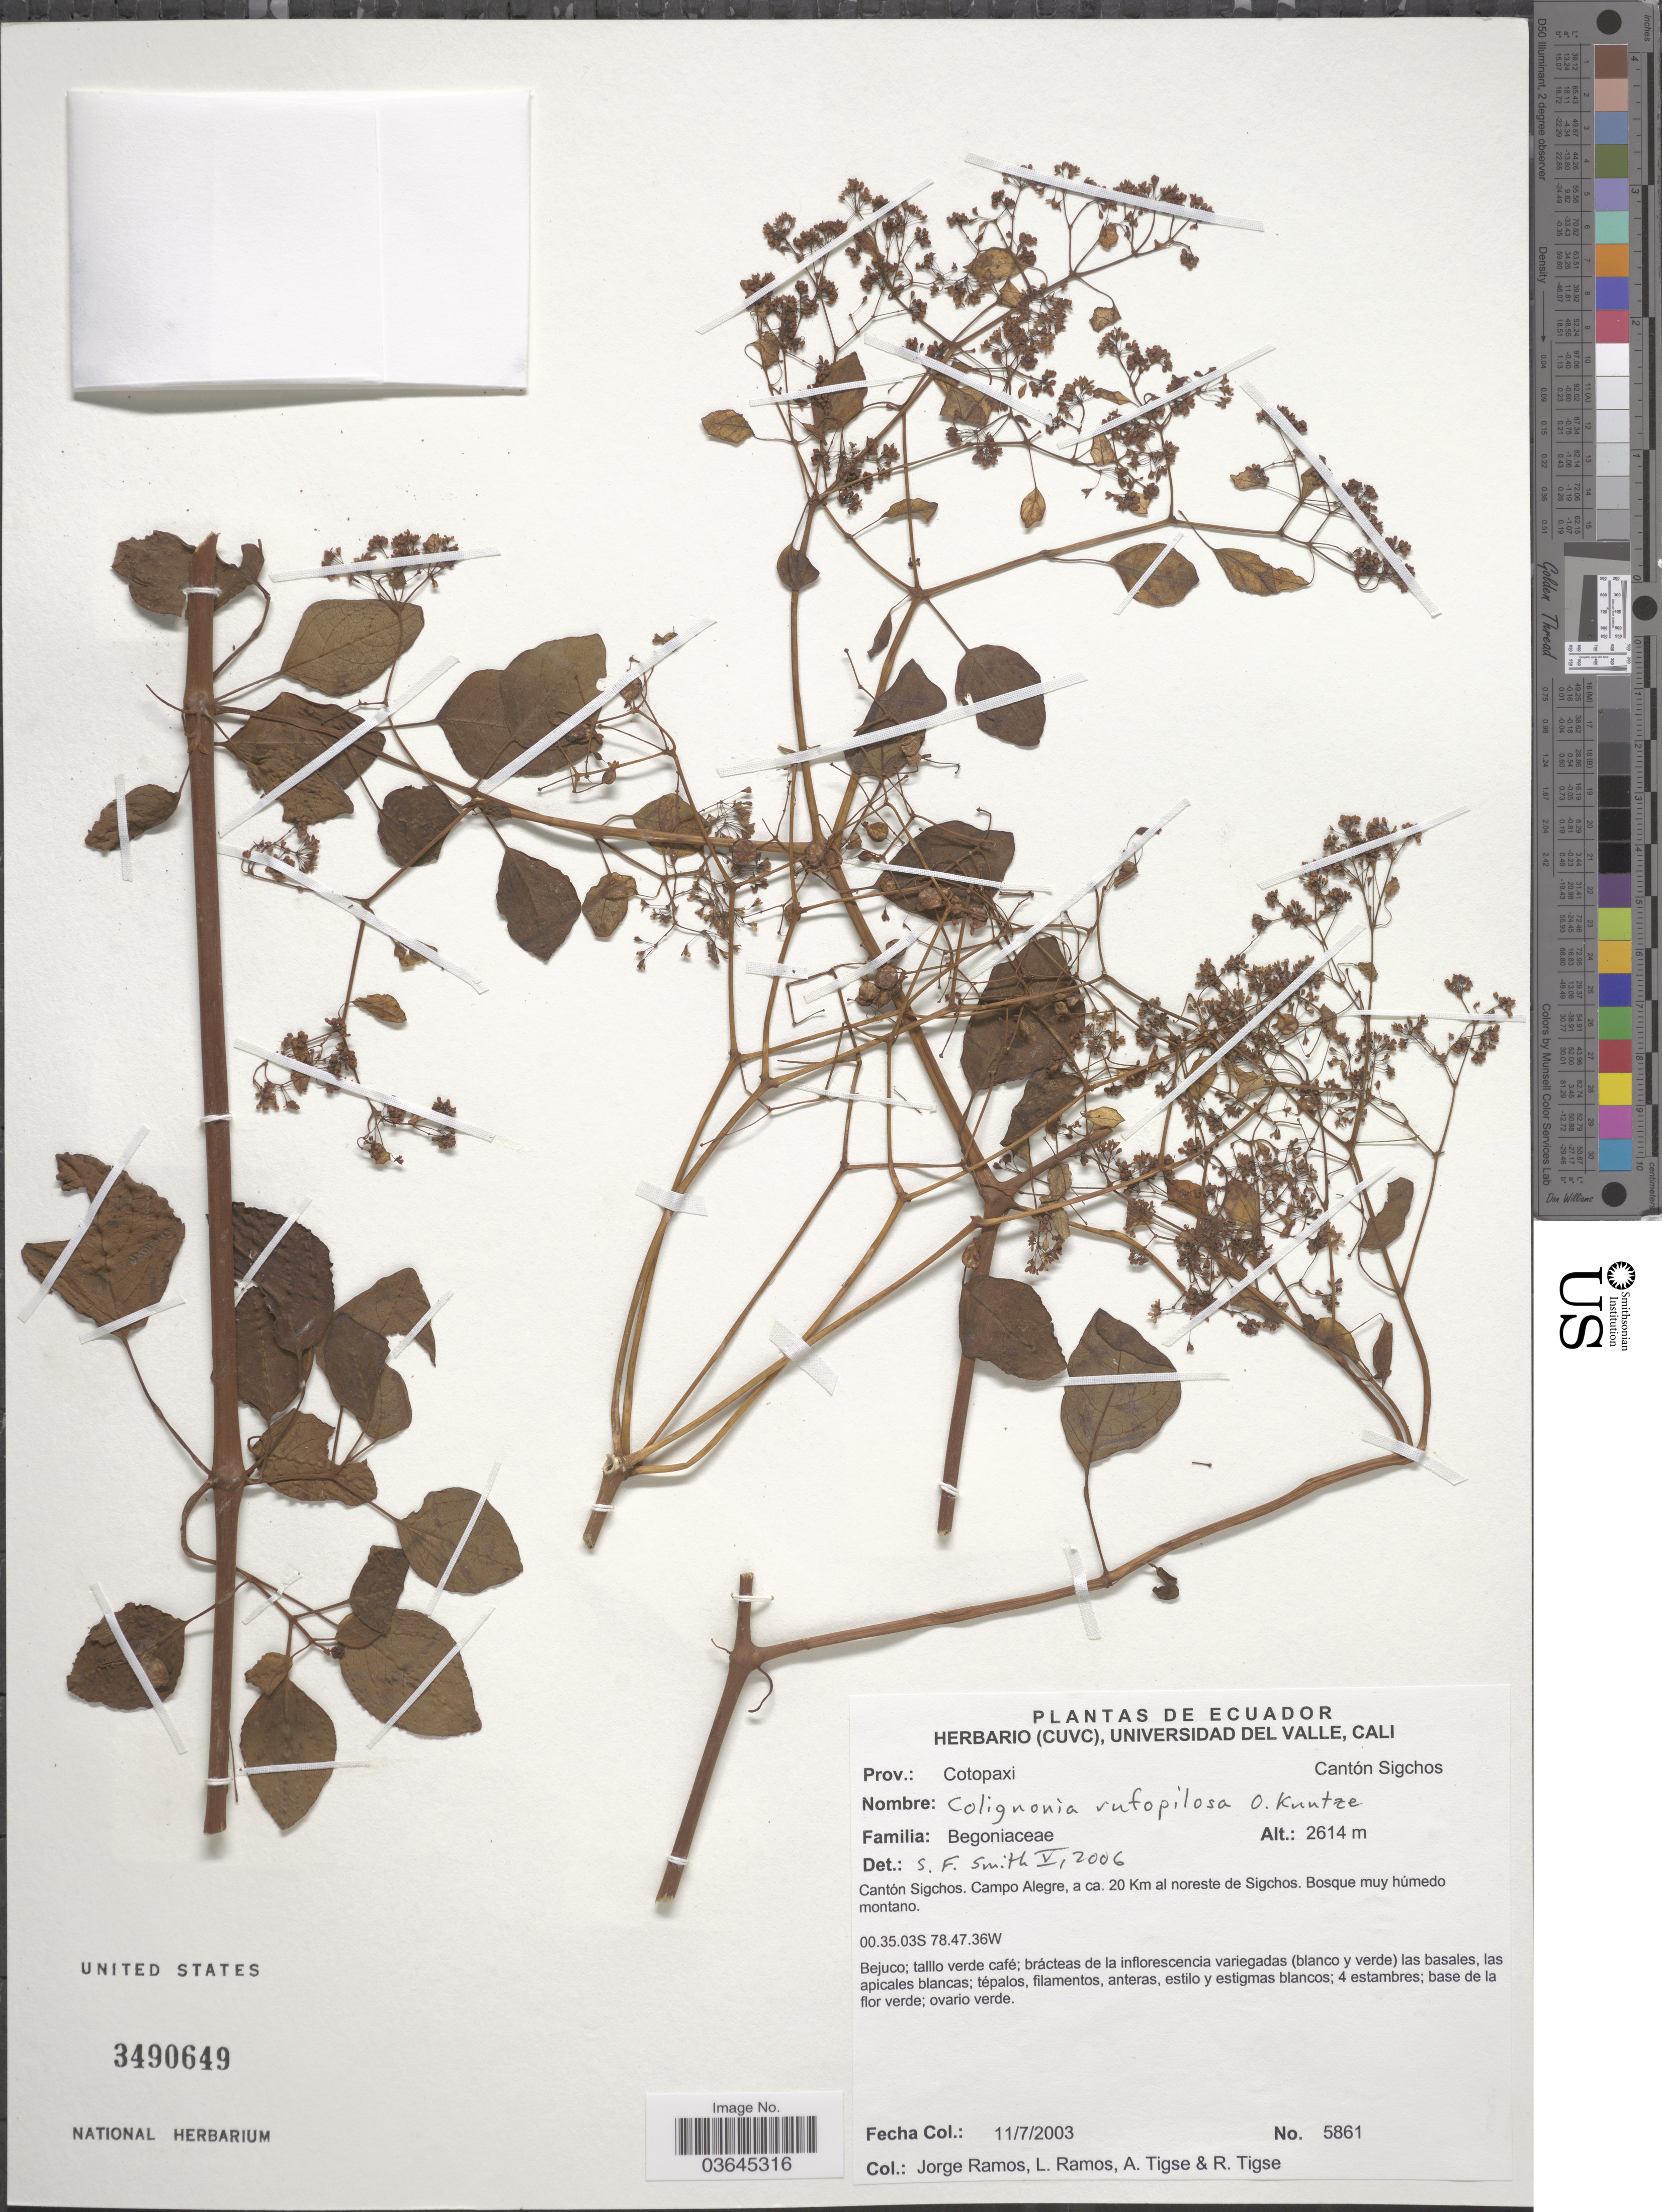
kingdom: Plantae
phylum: Tracheophyta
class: Magnoliopsida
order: Caryophyllales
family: Nyctaginaceae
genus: Colignonia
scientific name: Colignonia rufopilosa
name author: Kuntze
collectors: J. Ramos, L. Ramos, A. Tigse & R. Tigse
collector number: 5861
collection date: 2003-07-11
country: Ecuador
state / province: Cotopaxi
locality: Cantón Sigchos. Campo Alegre, a ca. 20 Km al noreste de Sigchos.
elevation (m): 2614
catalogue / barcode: US 3490649